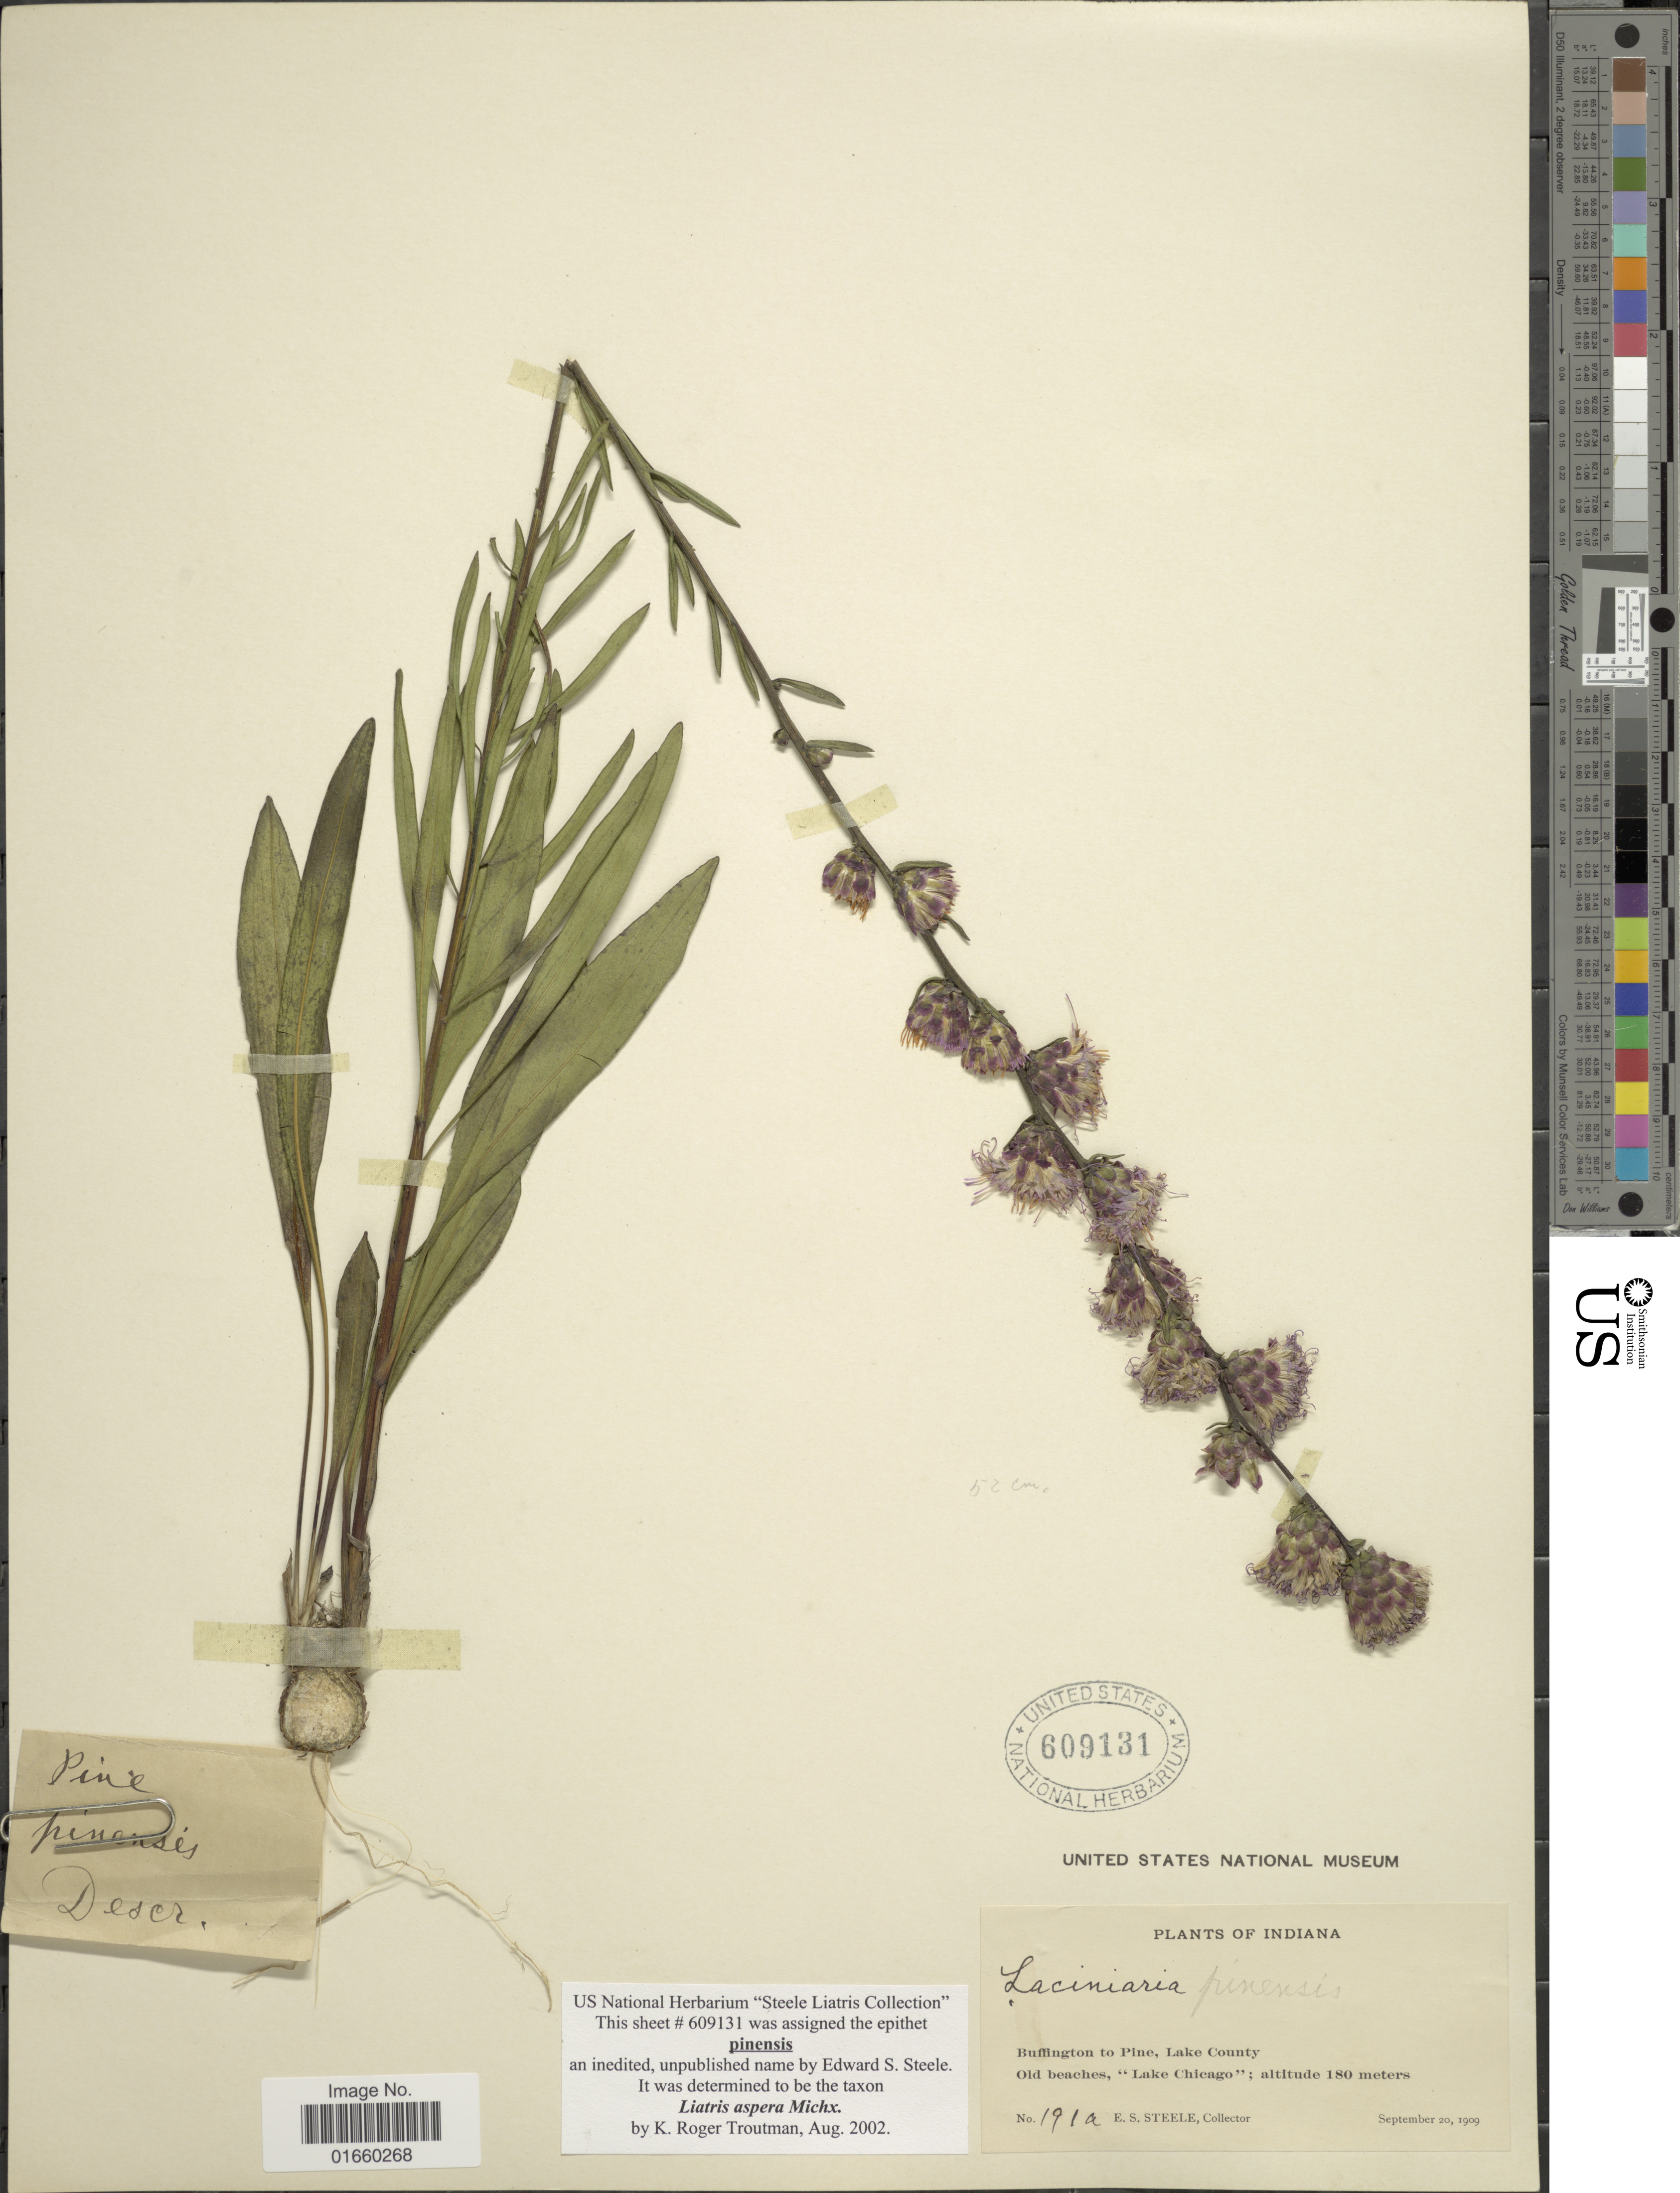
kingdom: Plantae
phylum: Tracheophyta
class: Magnoliopsida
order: Asterales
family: Asteraceae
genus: Liatris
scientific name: Liatris aspera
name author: Michx.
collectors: E. Steele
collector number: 191a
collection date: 1909-09-20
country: United States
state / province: Indiana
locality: Buffington to Pine, Lake County, Old beaches, "Lake Chicago"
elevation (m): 180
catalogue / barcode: US 609131